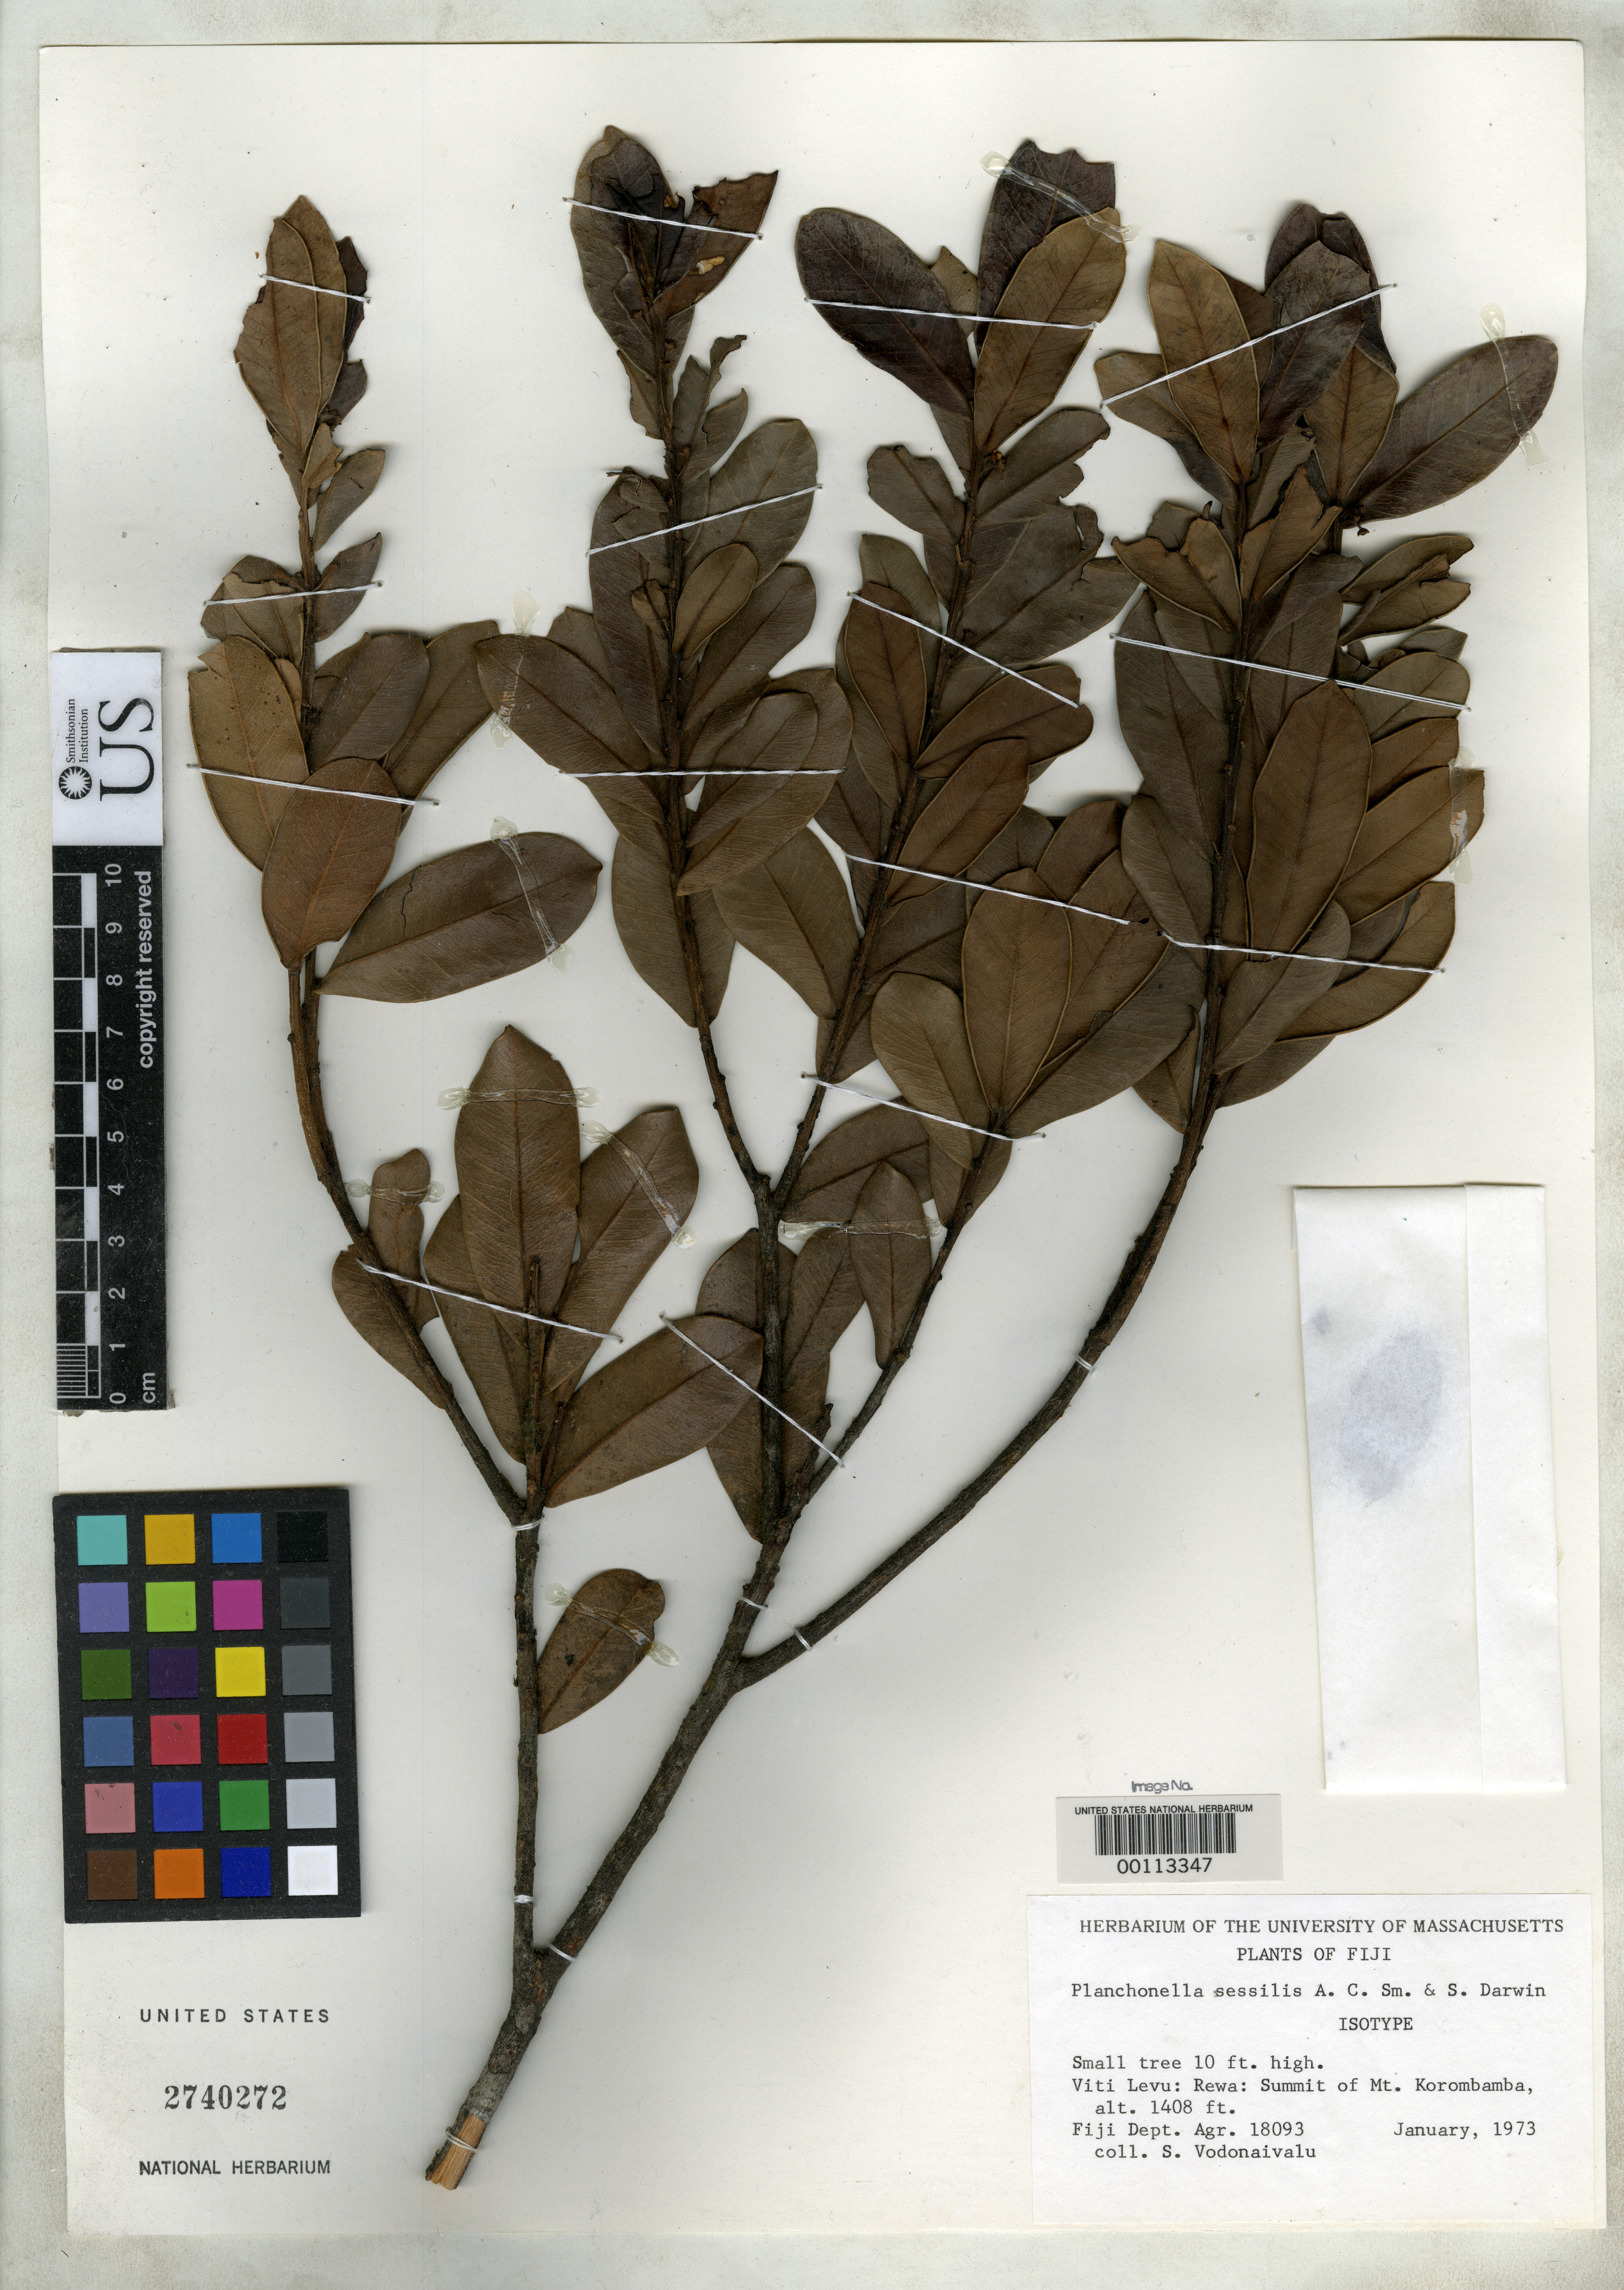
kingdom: Plantae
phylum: Tracheophyta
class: Magnoliopsida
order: Ericales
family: Sapotaceae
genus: Planchonella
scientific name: Planchonella sessilis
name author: A.C. Sm. & S.P. Darwin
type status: Isotype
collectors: S. Vodonaivalu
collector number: Fiji Dept. Agric. 18093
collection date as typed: Jan 1973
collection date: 1973-01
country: Fiji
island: Viti Levu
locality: Rewa, summit of Mt. Korombamba. [Viti Levu Group]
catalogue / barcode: US 2740272